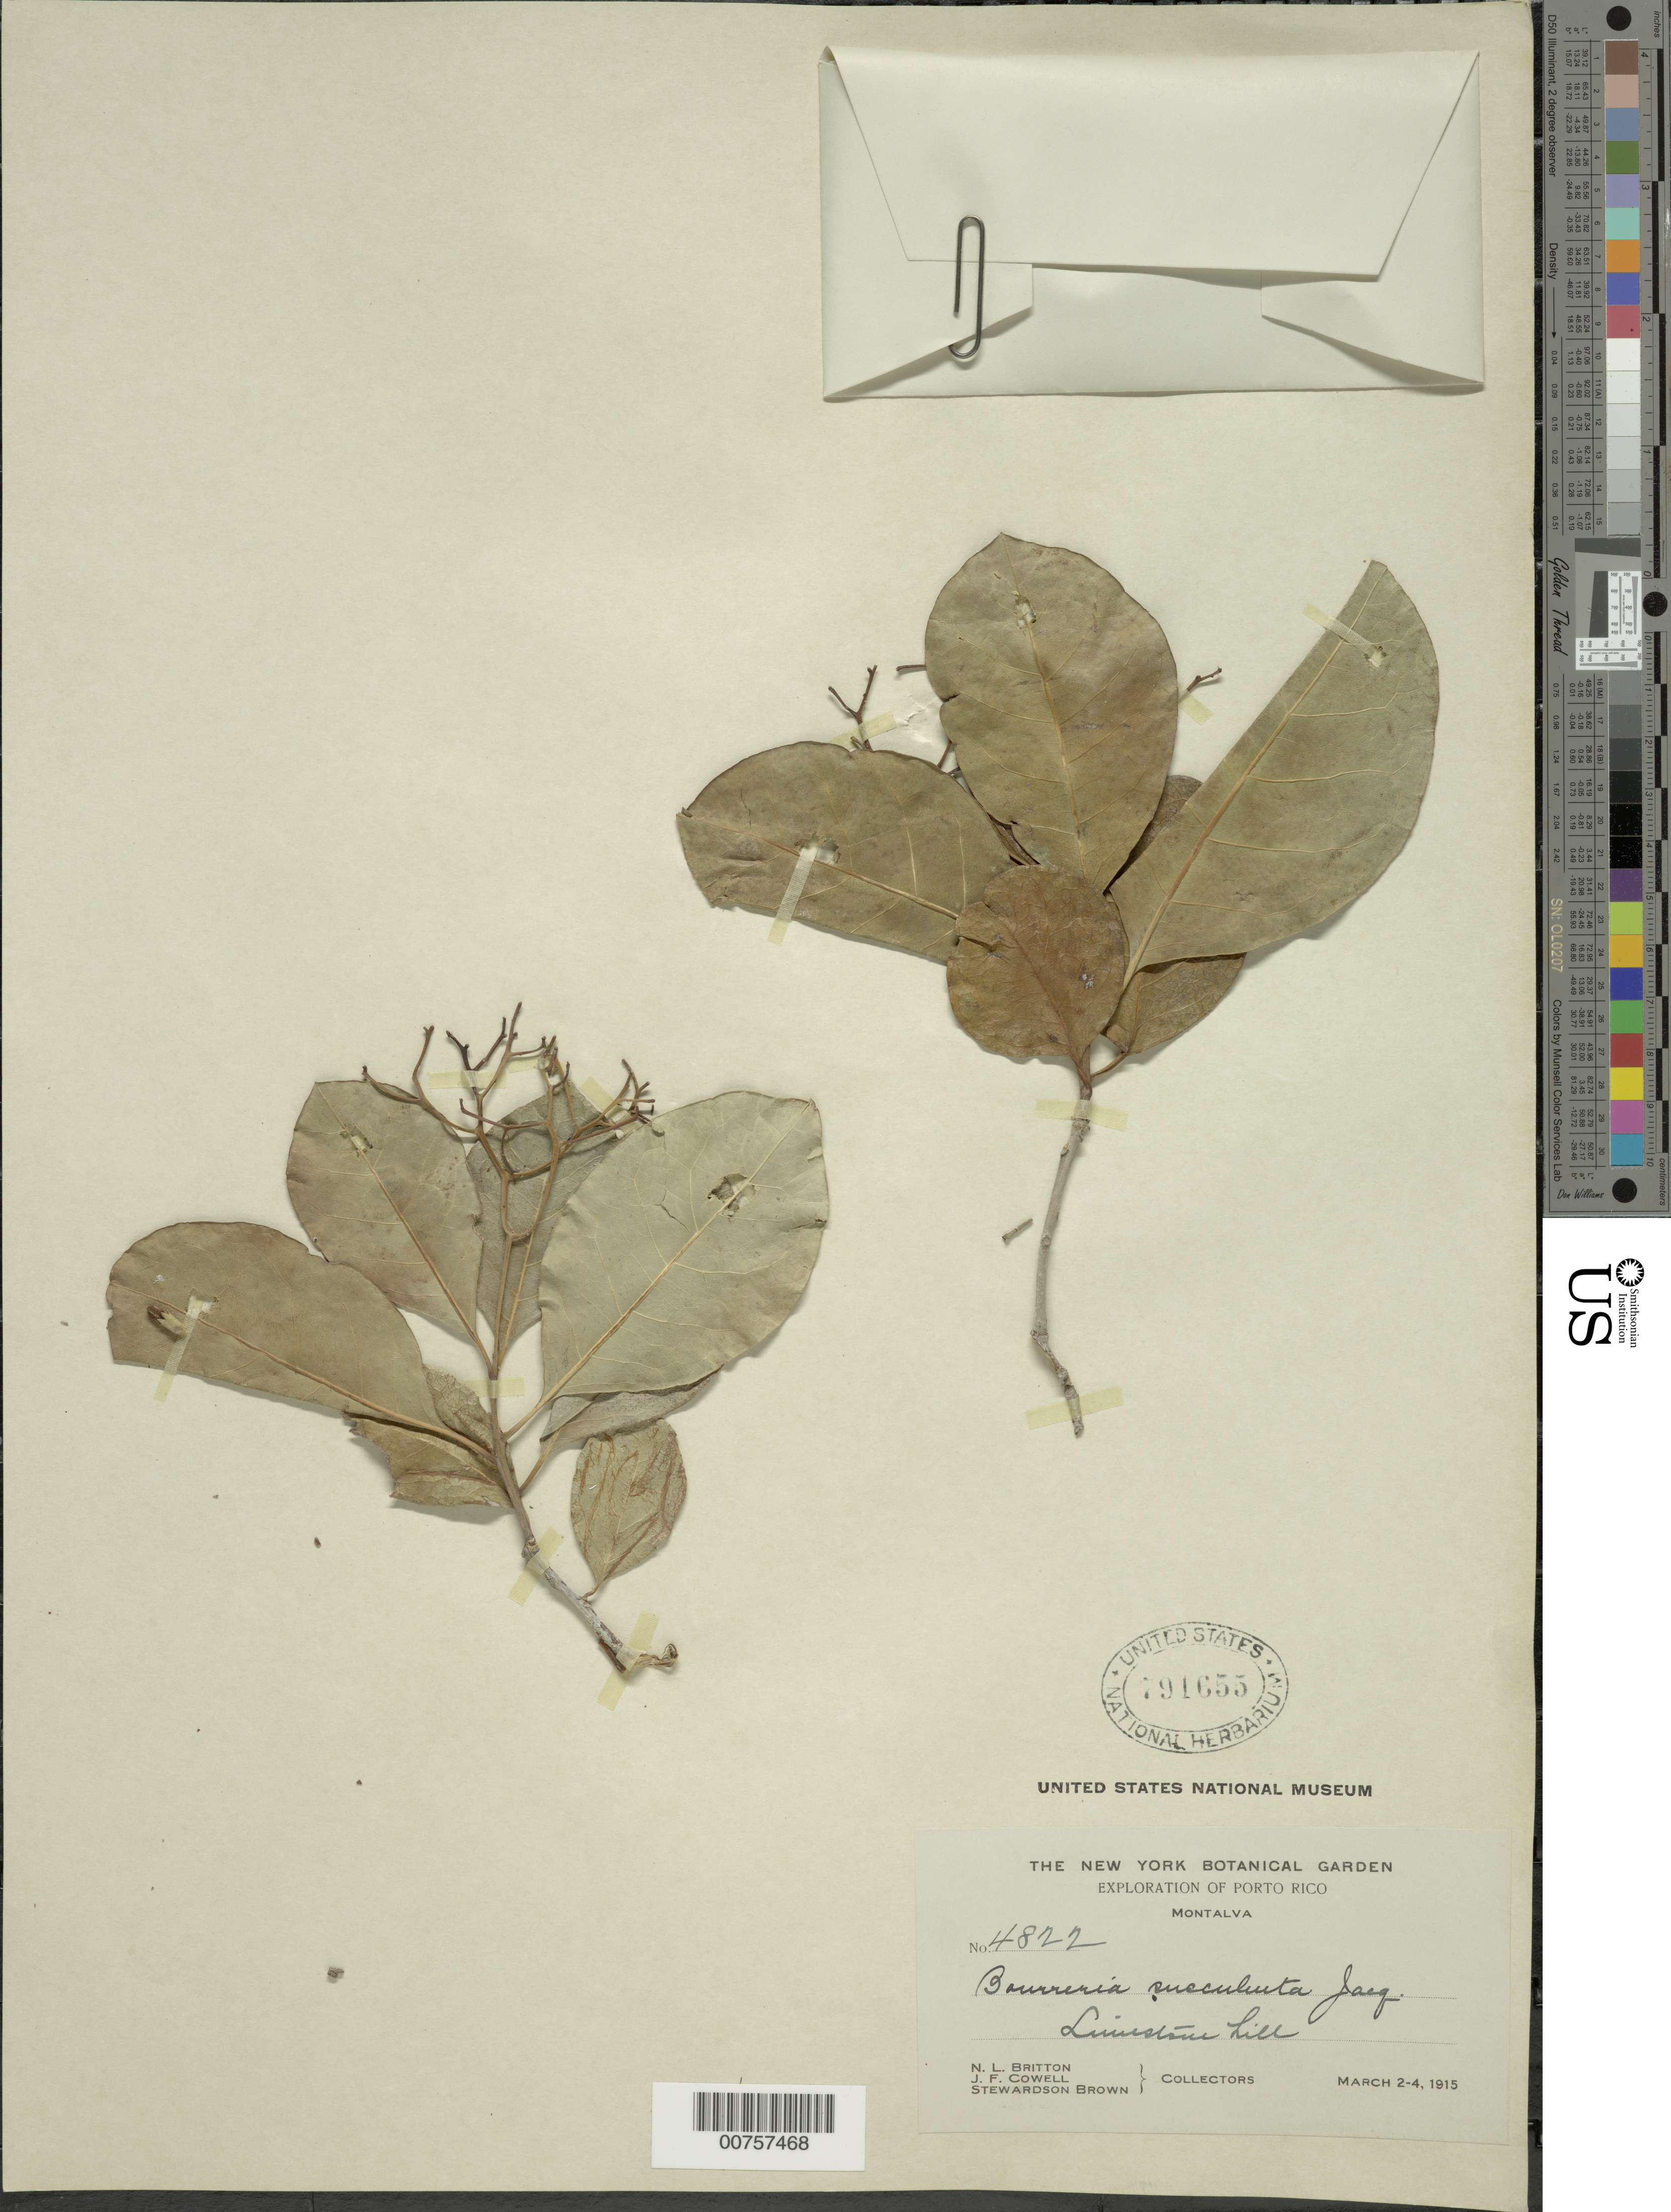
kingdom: Plantae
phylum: Tracheophyta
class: Magnoliopsida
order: Boraginales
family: Ehretiaceae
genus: Bourreria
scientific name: Bourreria succulenta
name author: Jacq.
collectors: N. Britton, J. F. Cowell & S. Brown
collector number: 4822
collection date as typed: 02 Mar 1915 to 04 Mar 1915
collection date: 1915-03-02/1915-03-04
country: Puerto Rico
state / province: Guánica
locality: Montalva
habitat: Limestone hill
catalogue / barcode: US 791655